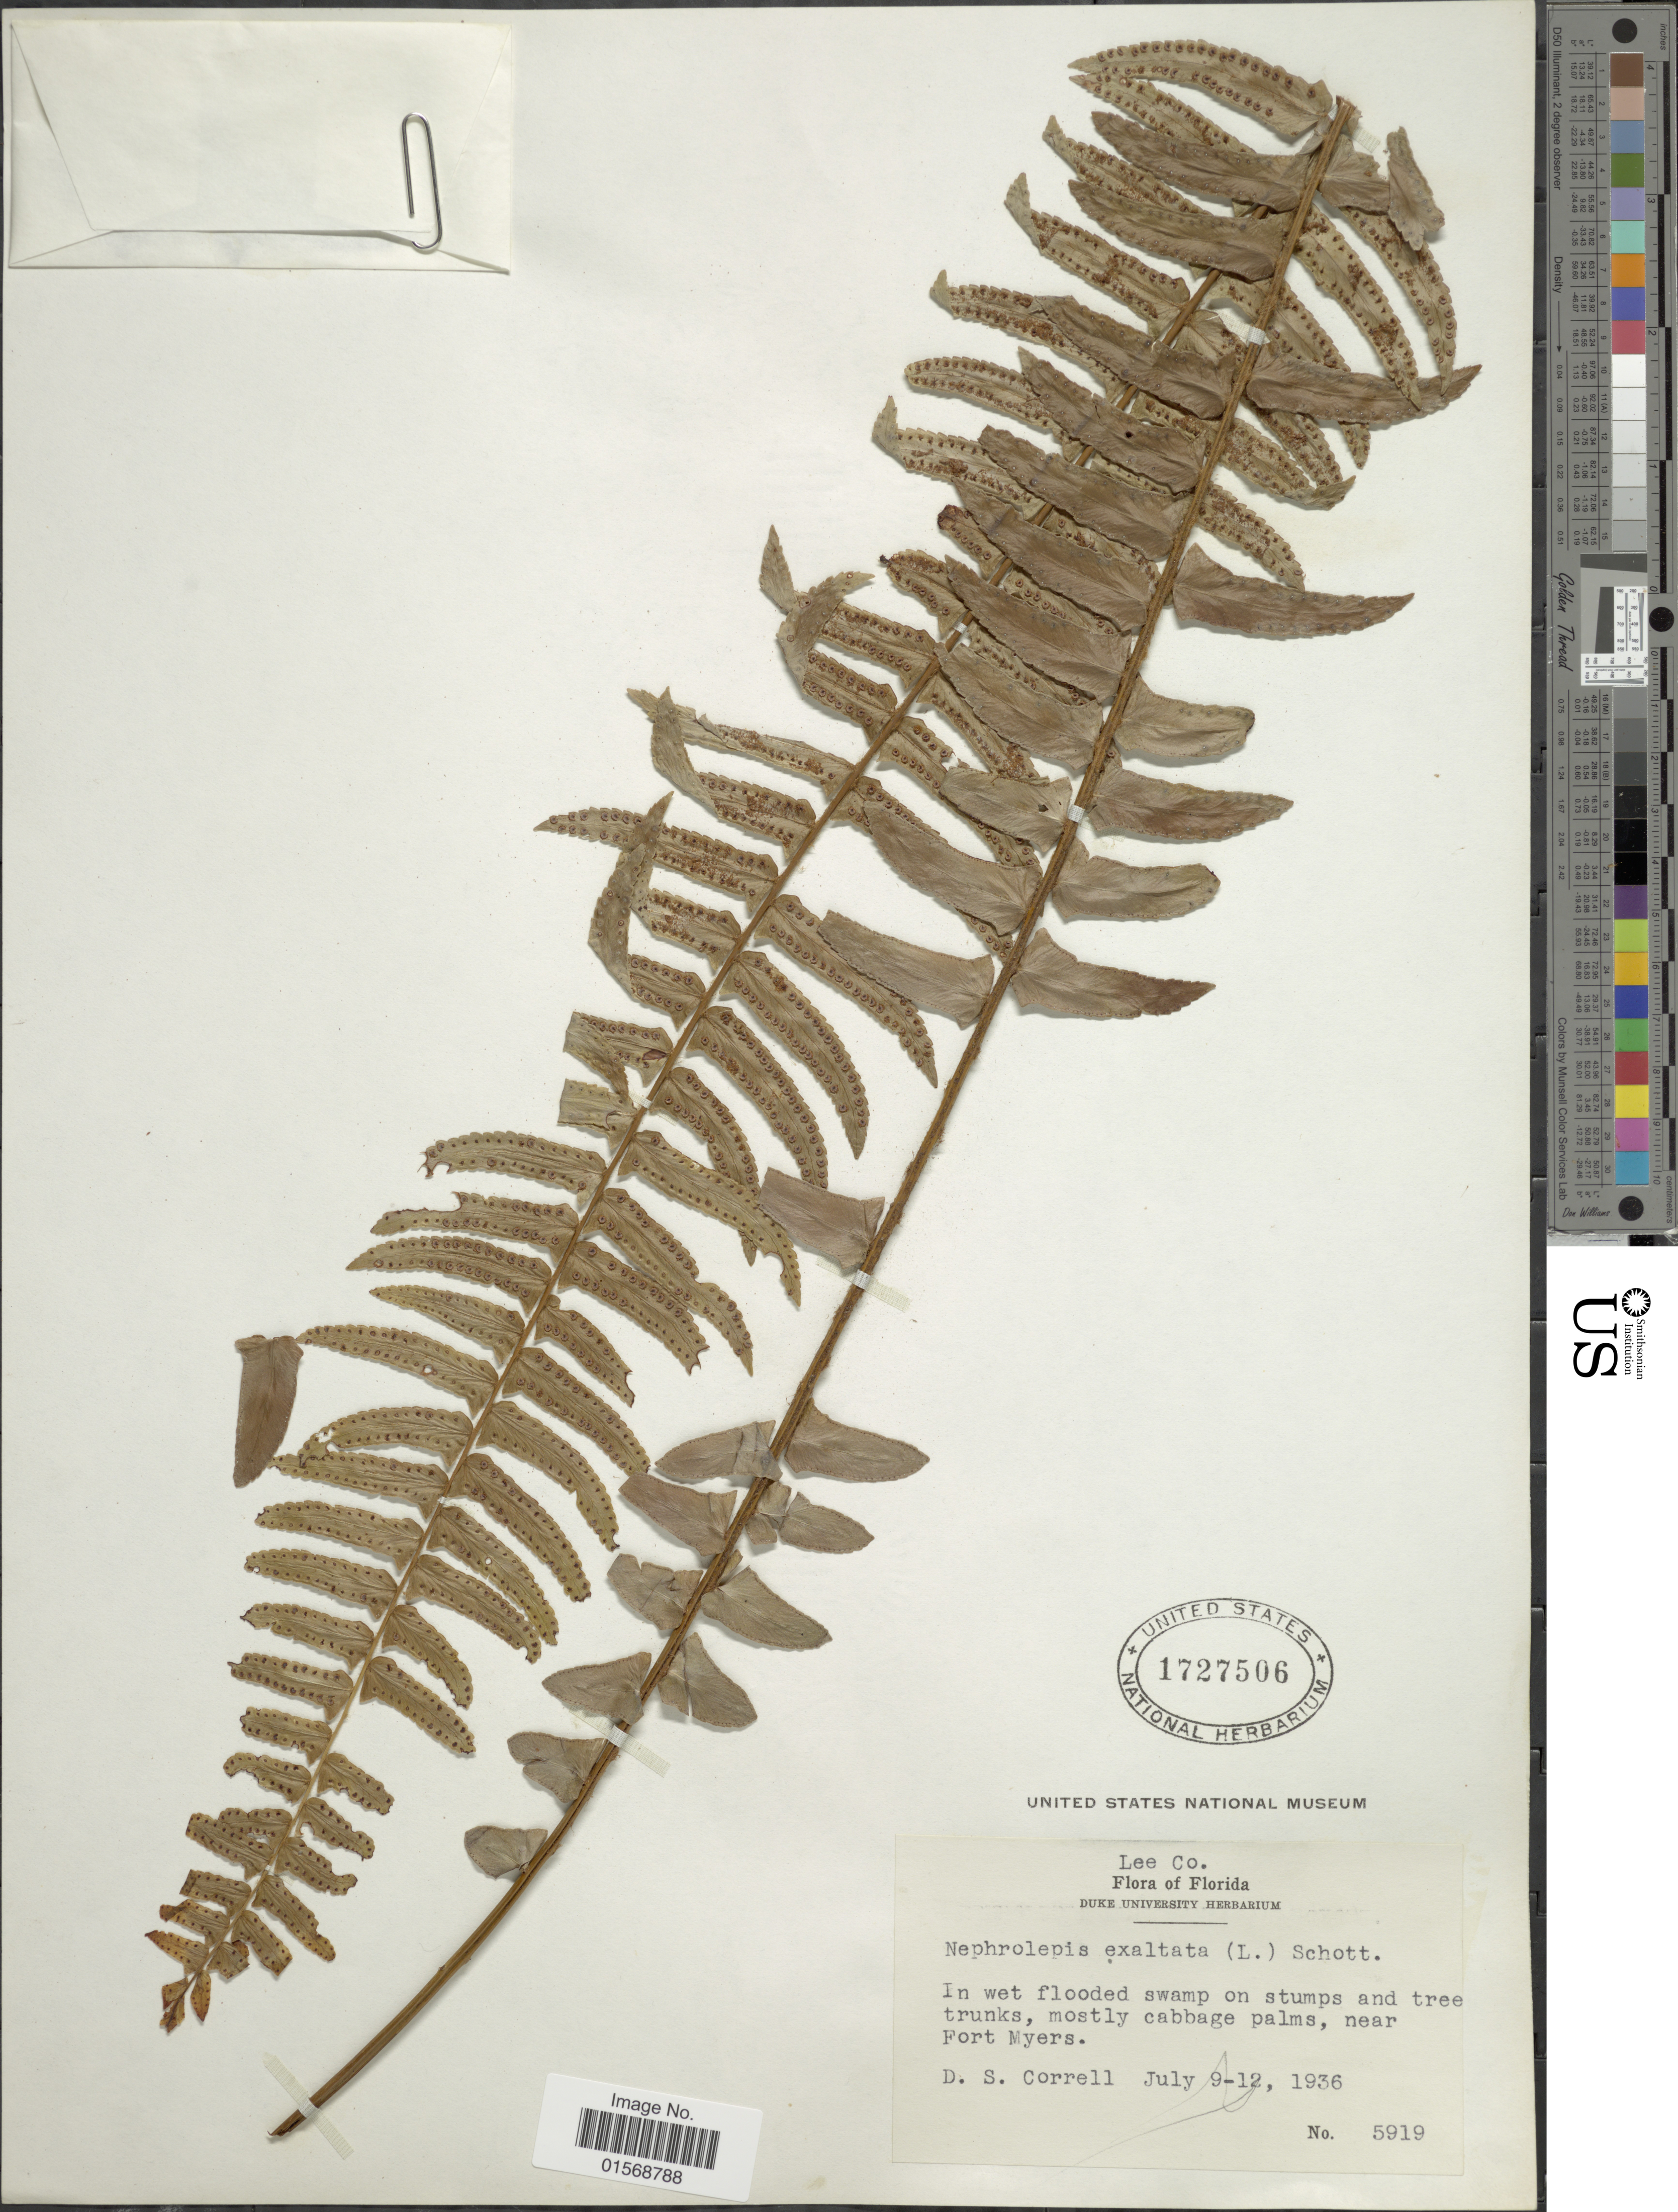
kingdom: Plantae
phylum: Tracheophyta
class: Polypodiopsida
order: Polypodiales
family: Nephrolepidaceae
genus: Nephrolepis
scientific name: Nephrolepis exaltata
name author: (L.) Schott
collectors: D. S. Correll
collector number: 5919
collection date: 1936-07-09/1936-07-12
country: United States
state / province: Florida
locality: Lee Co. Near Fort Myers.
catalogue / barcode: US 1727506